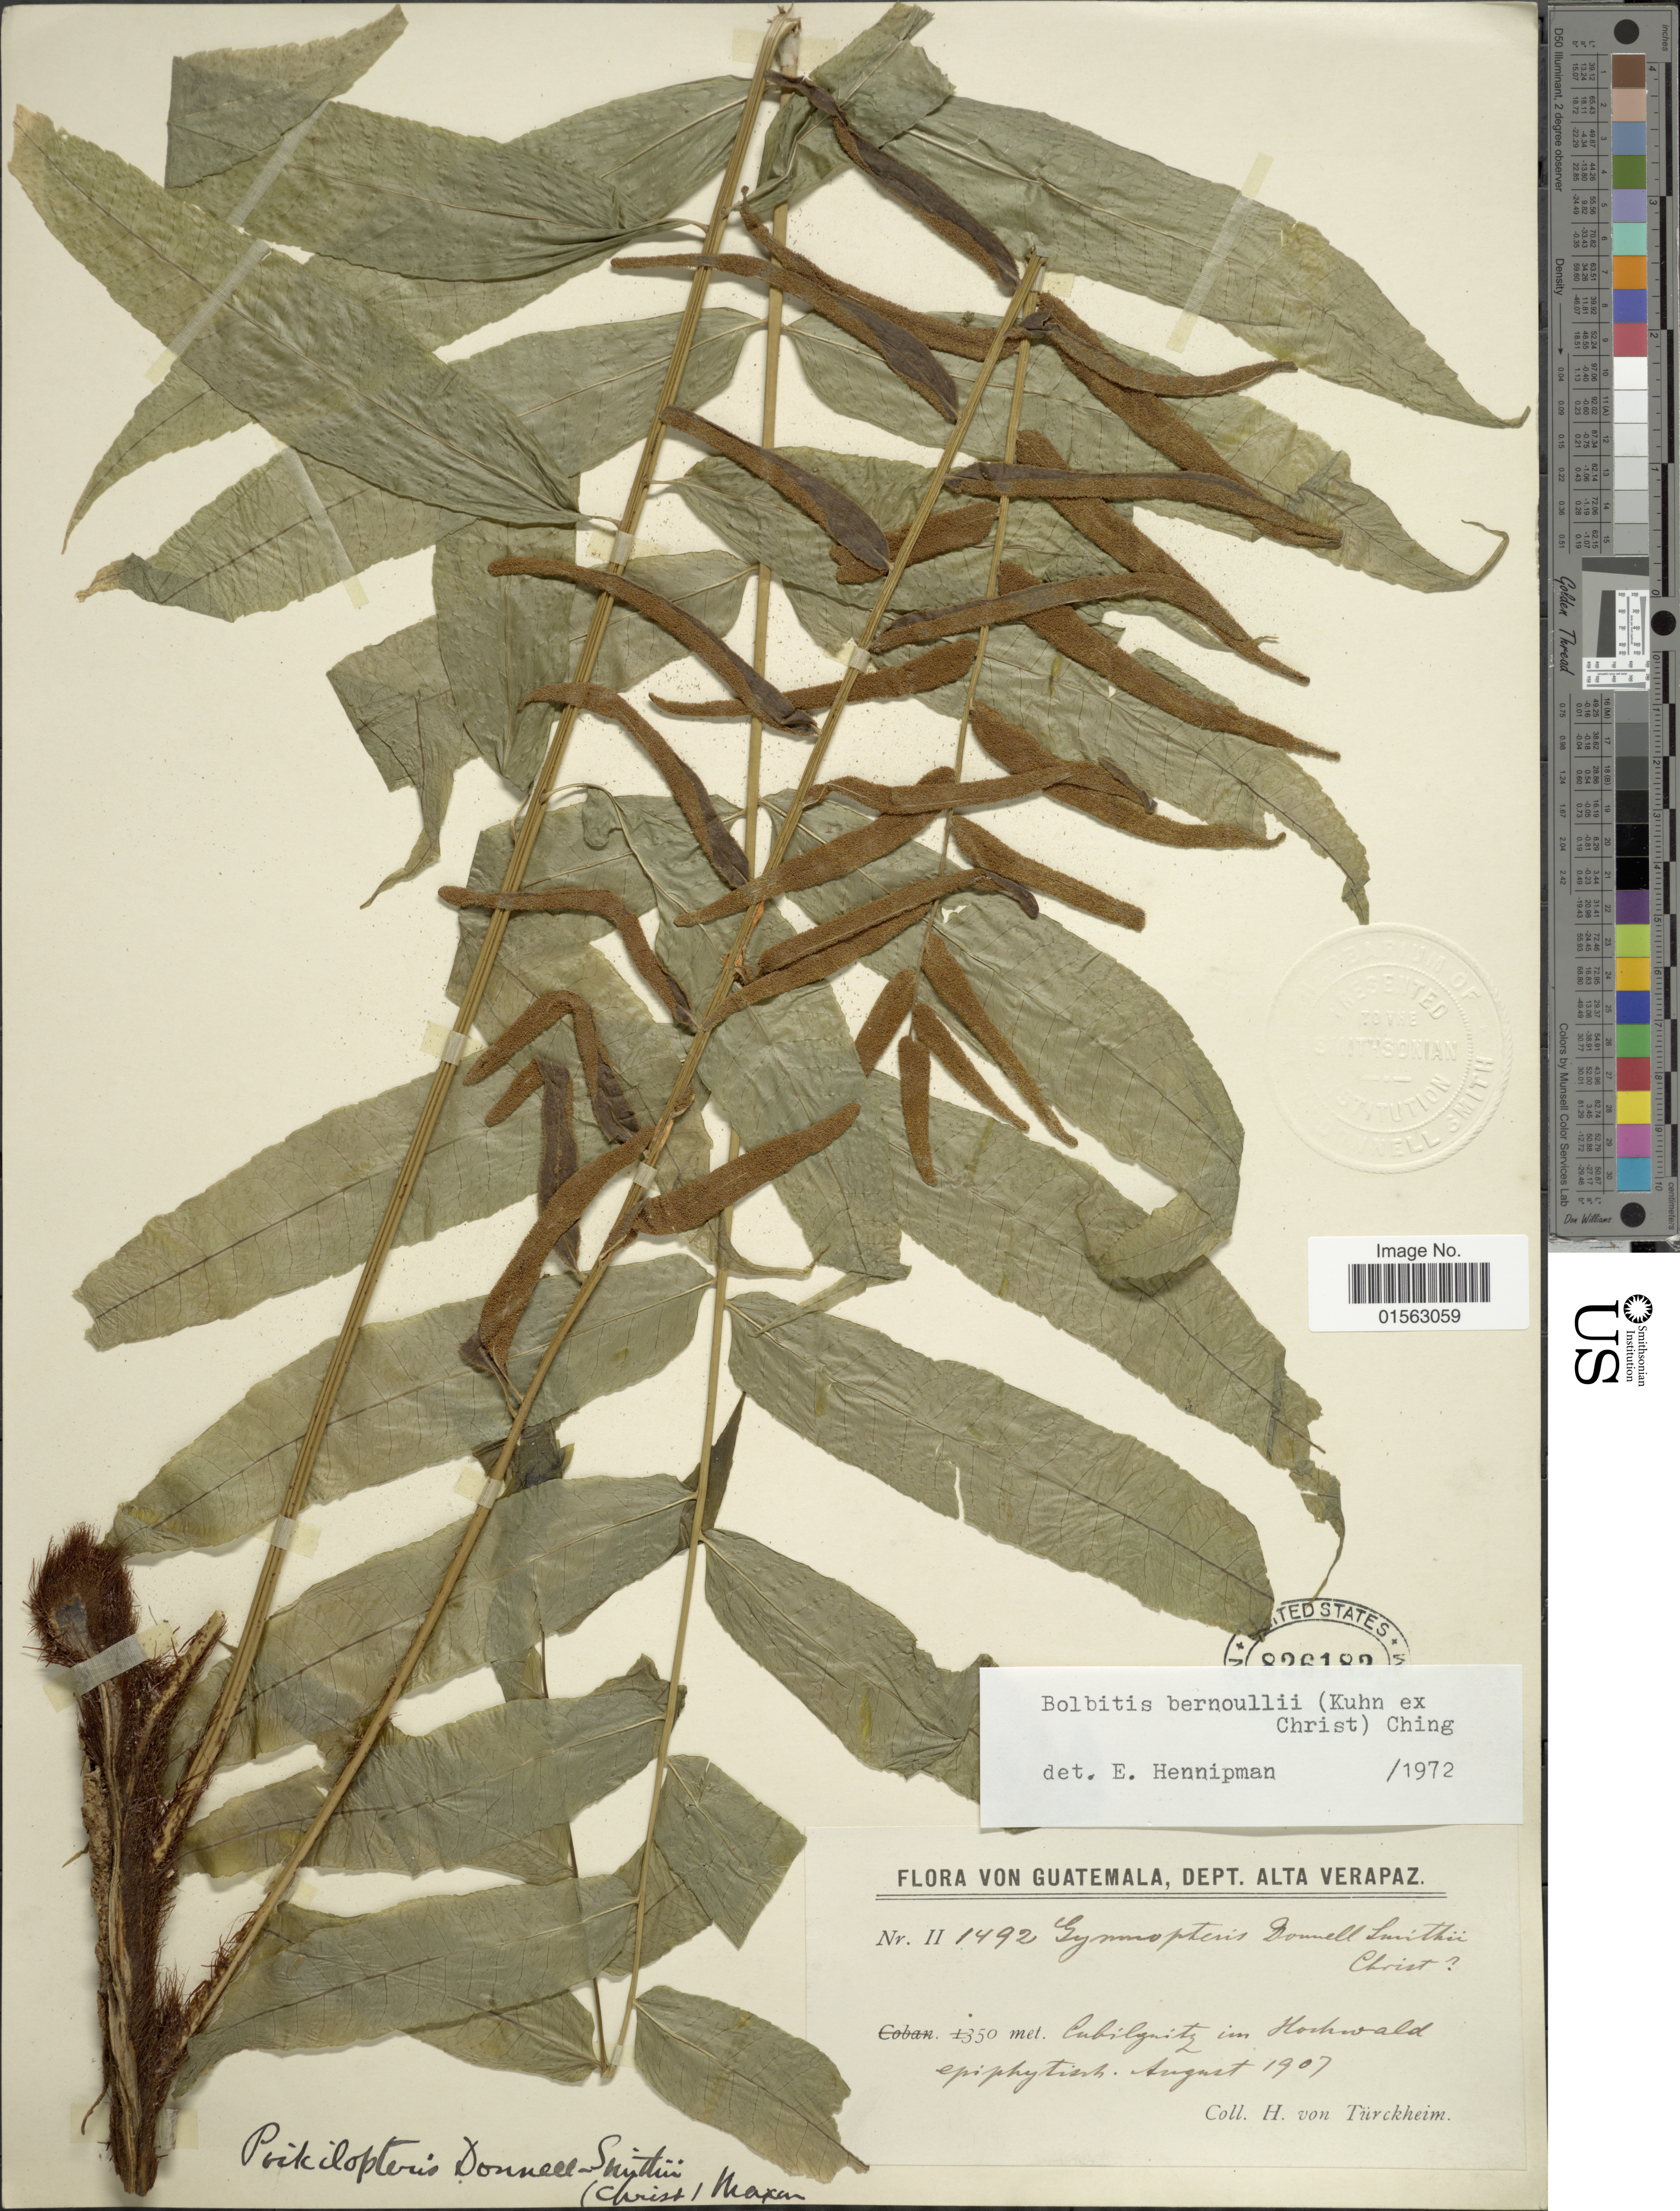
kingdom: Plantae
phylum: Tracheophyta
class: Polypodiopsida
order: Polypodiales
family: Dryopteridaceae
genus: Mickelia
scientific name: Mickelia bernoullii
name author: (Kuhn ex Christ) R.C. Moran et al.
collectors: H. von Türckheim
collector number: II14492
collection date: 1907-08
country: Guatemala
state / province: Alta Verapaz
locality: Cubilgüitz im hochwald, epiphytisch [in the high forest, epiphytic]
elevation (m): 350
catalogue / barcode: US 826182